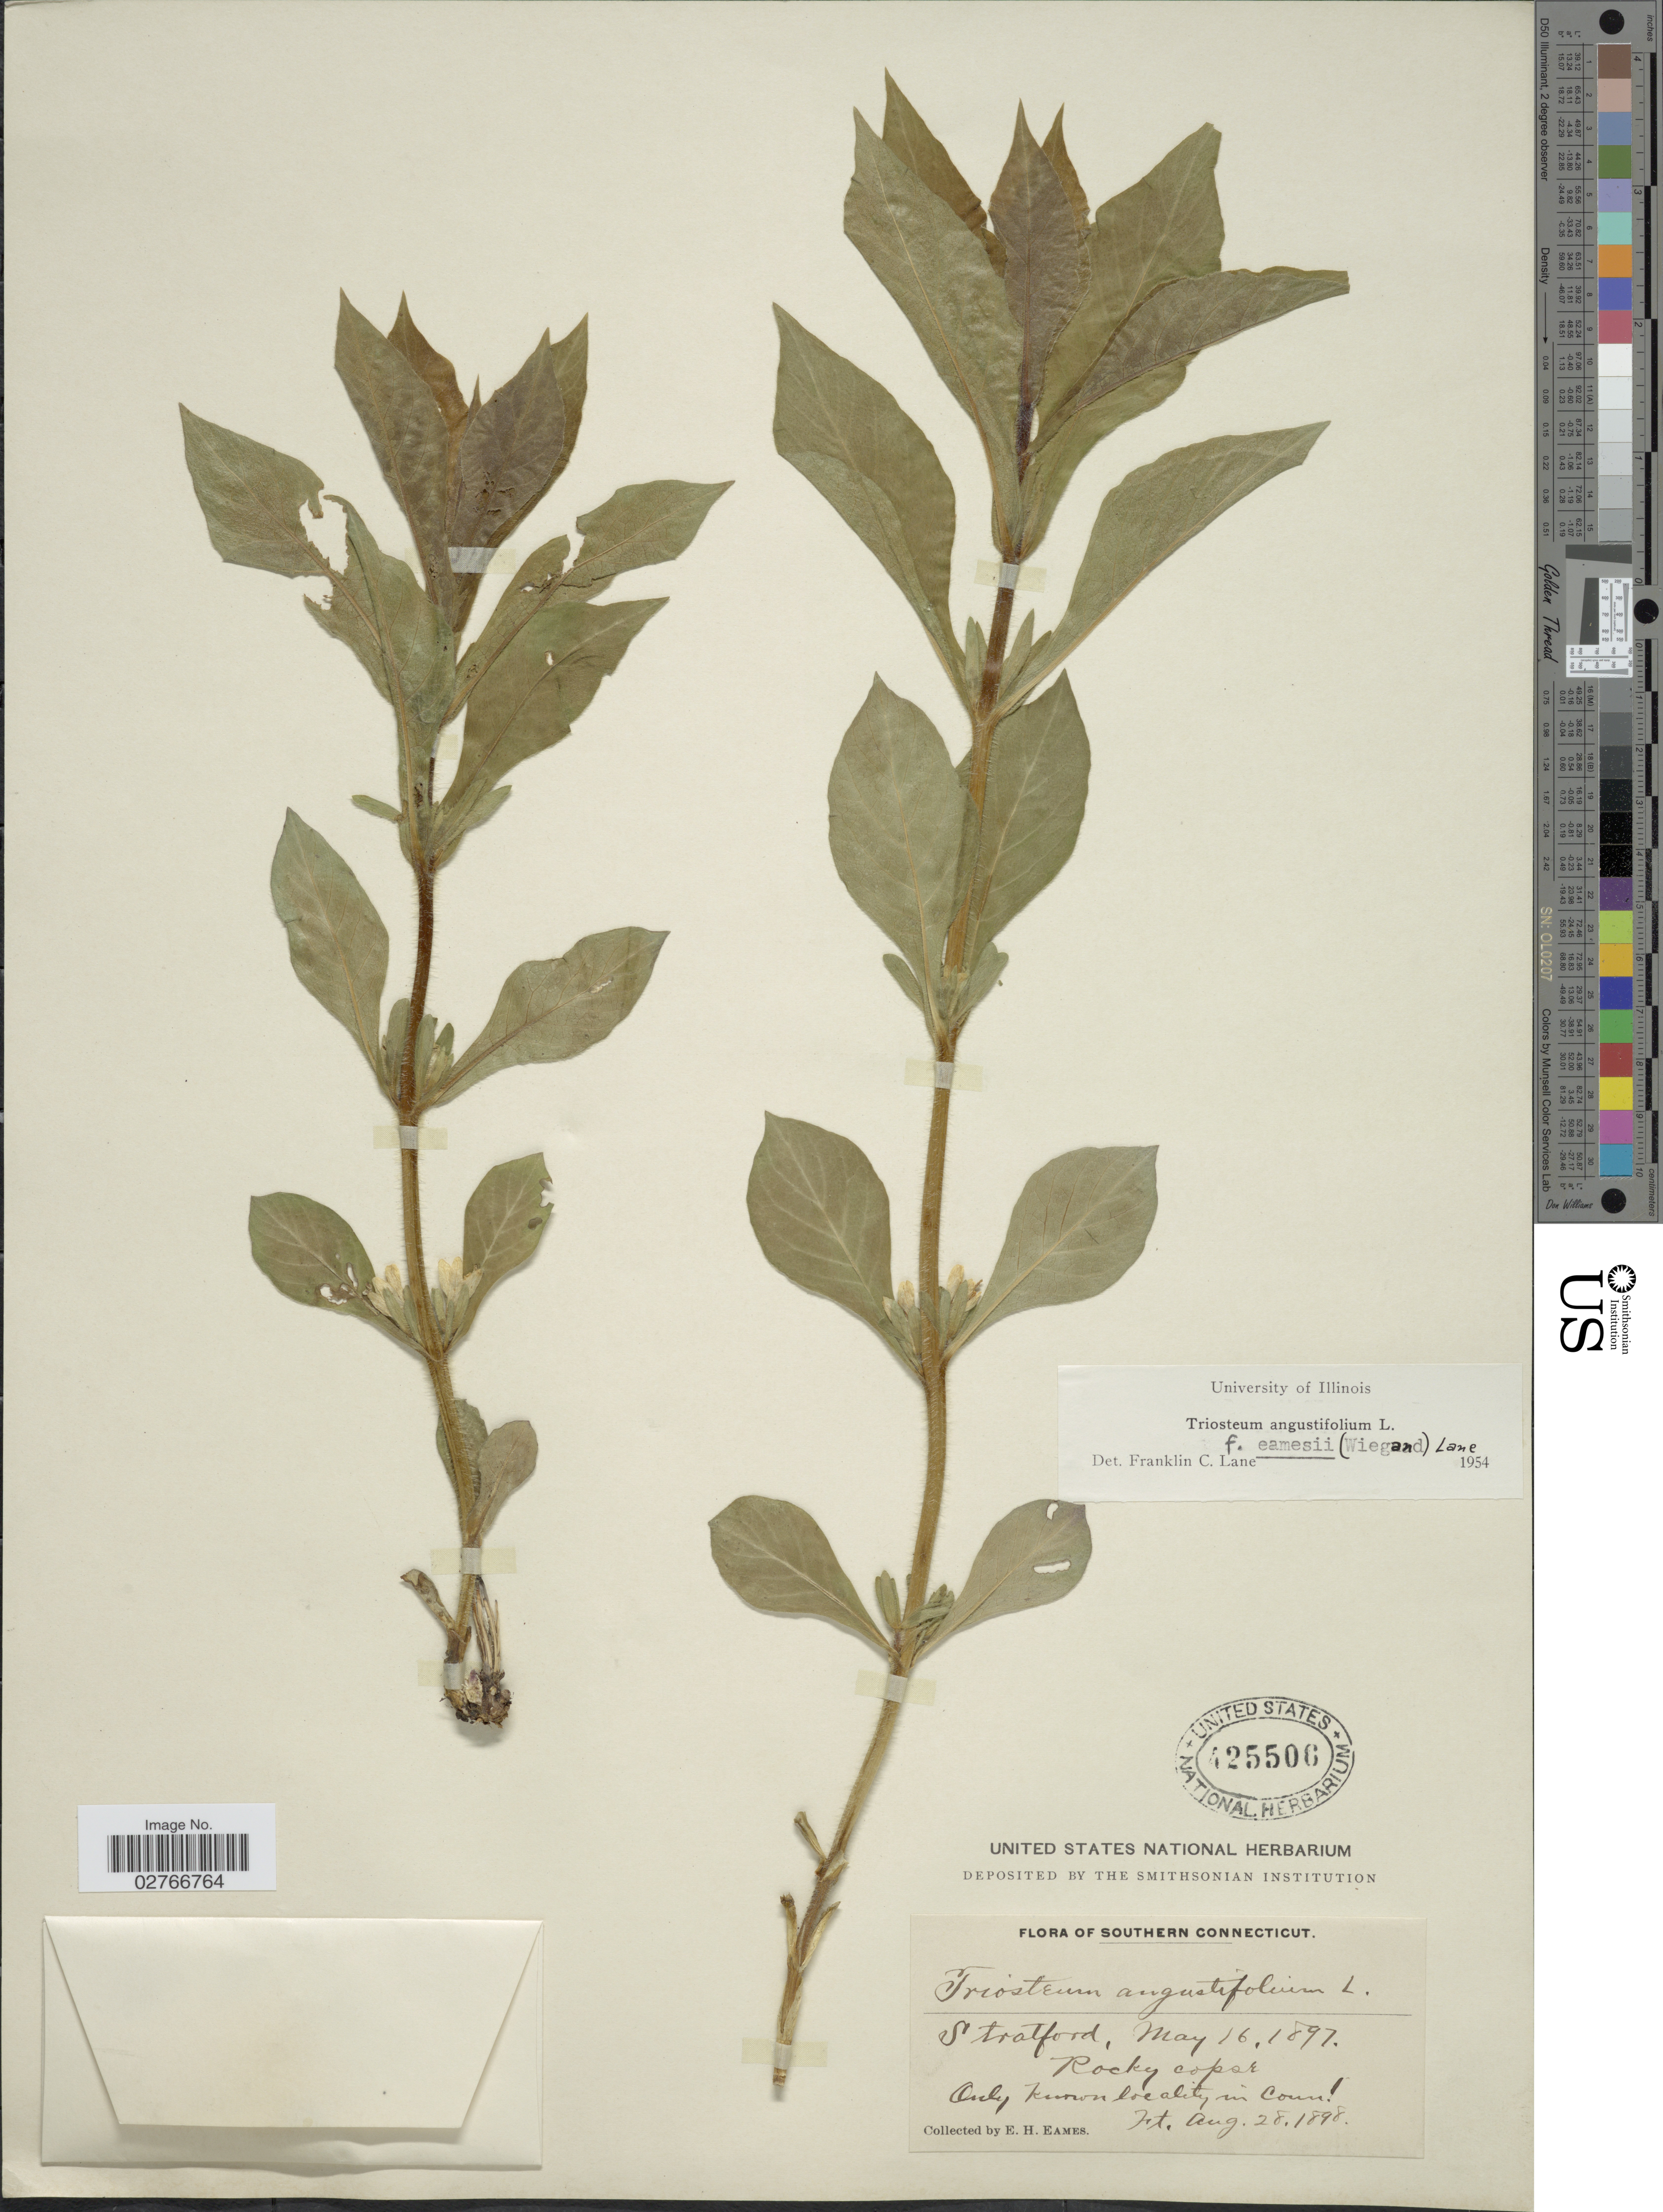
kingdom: Plantae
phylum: Tracheophyta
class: Magnoliopsida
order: Dipsacales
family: Caprifoliaceae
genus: Triosteum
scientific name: Triosteum angustifolium f. eamesii (Wiegand) F.C. Lane comb. and stat. nov. ined.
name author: Wiegand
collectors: E. H. Eames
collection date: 1897-05-16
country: United States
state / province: Connecticut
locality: Southern Connecticut. Stratford. Rocky copse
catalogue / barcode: US 425506